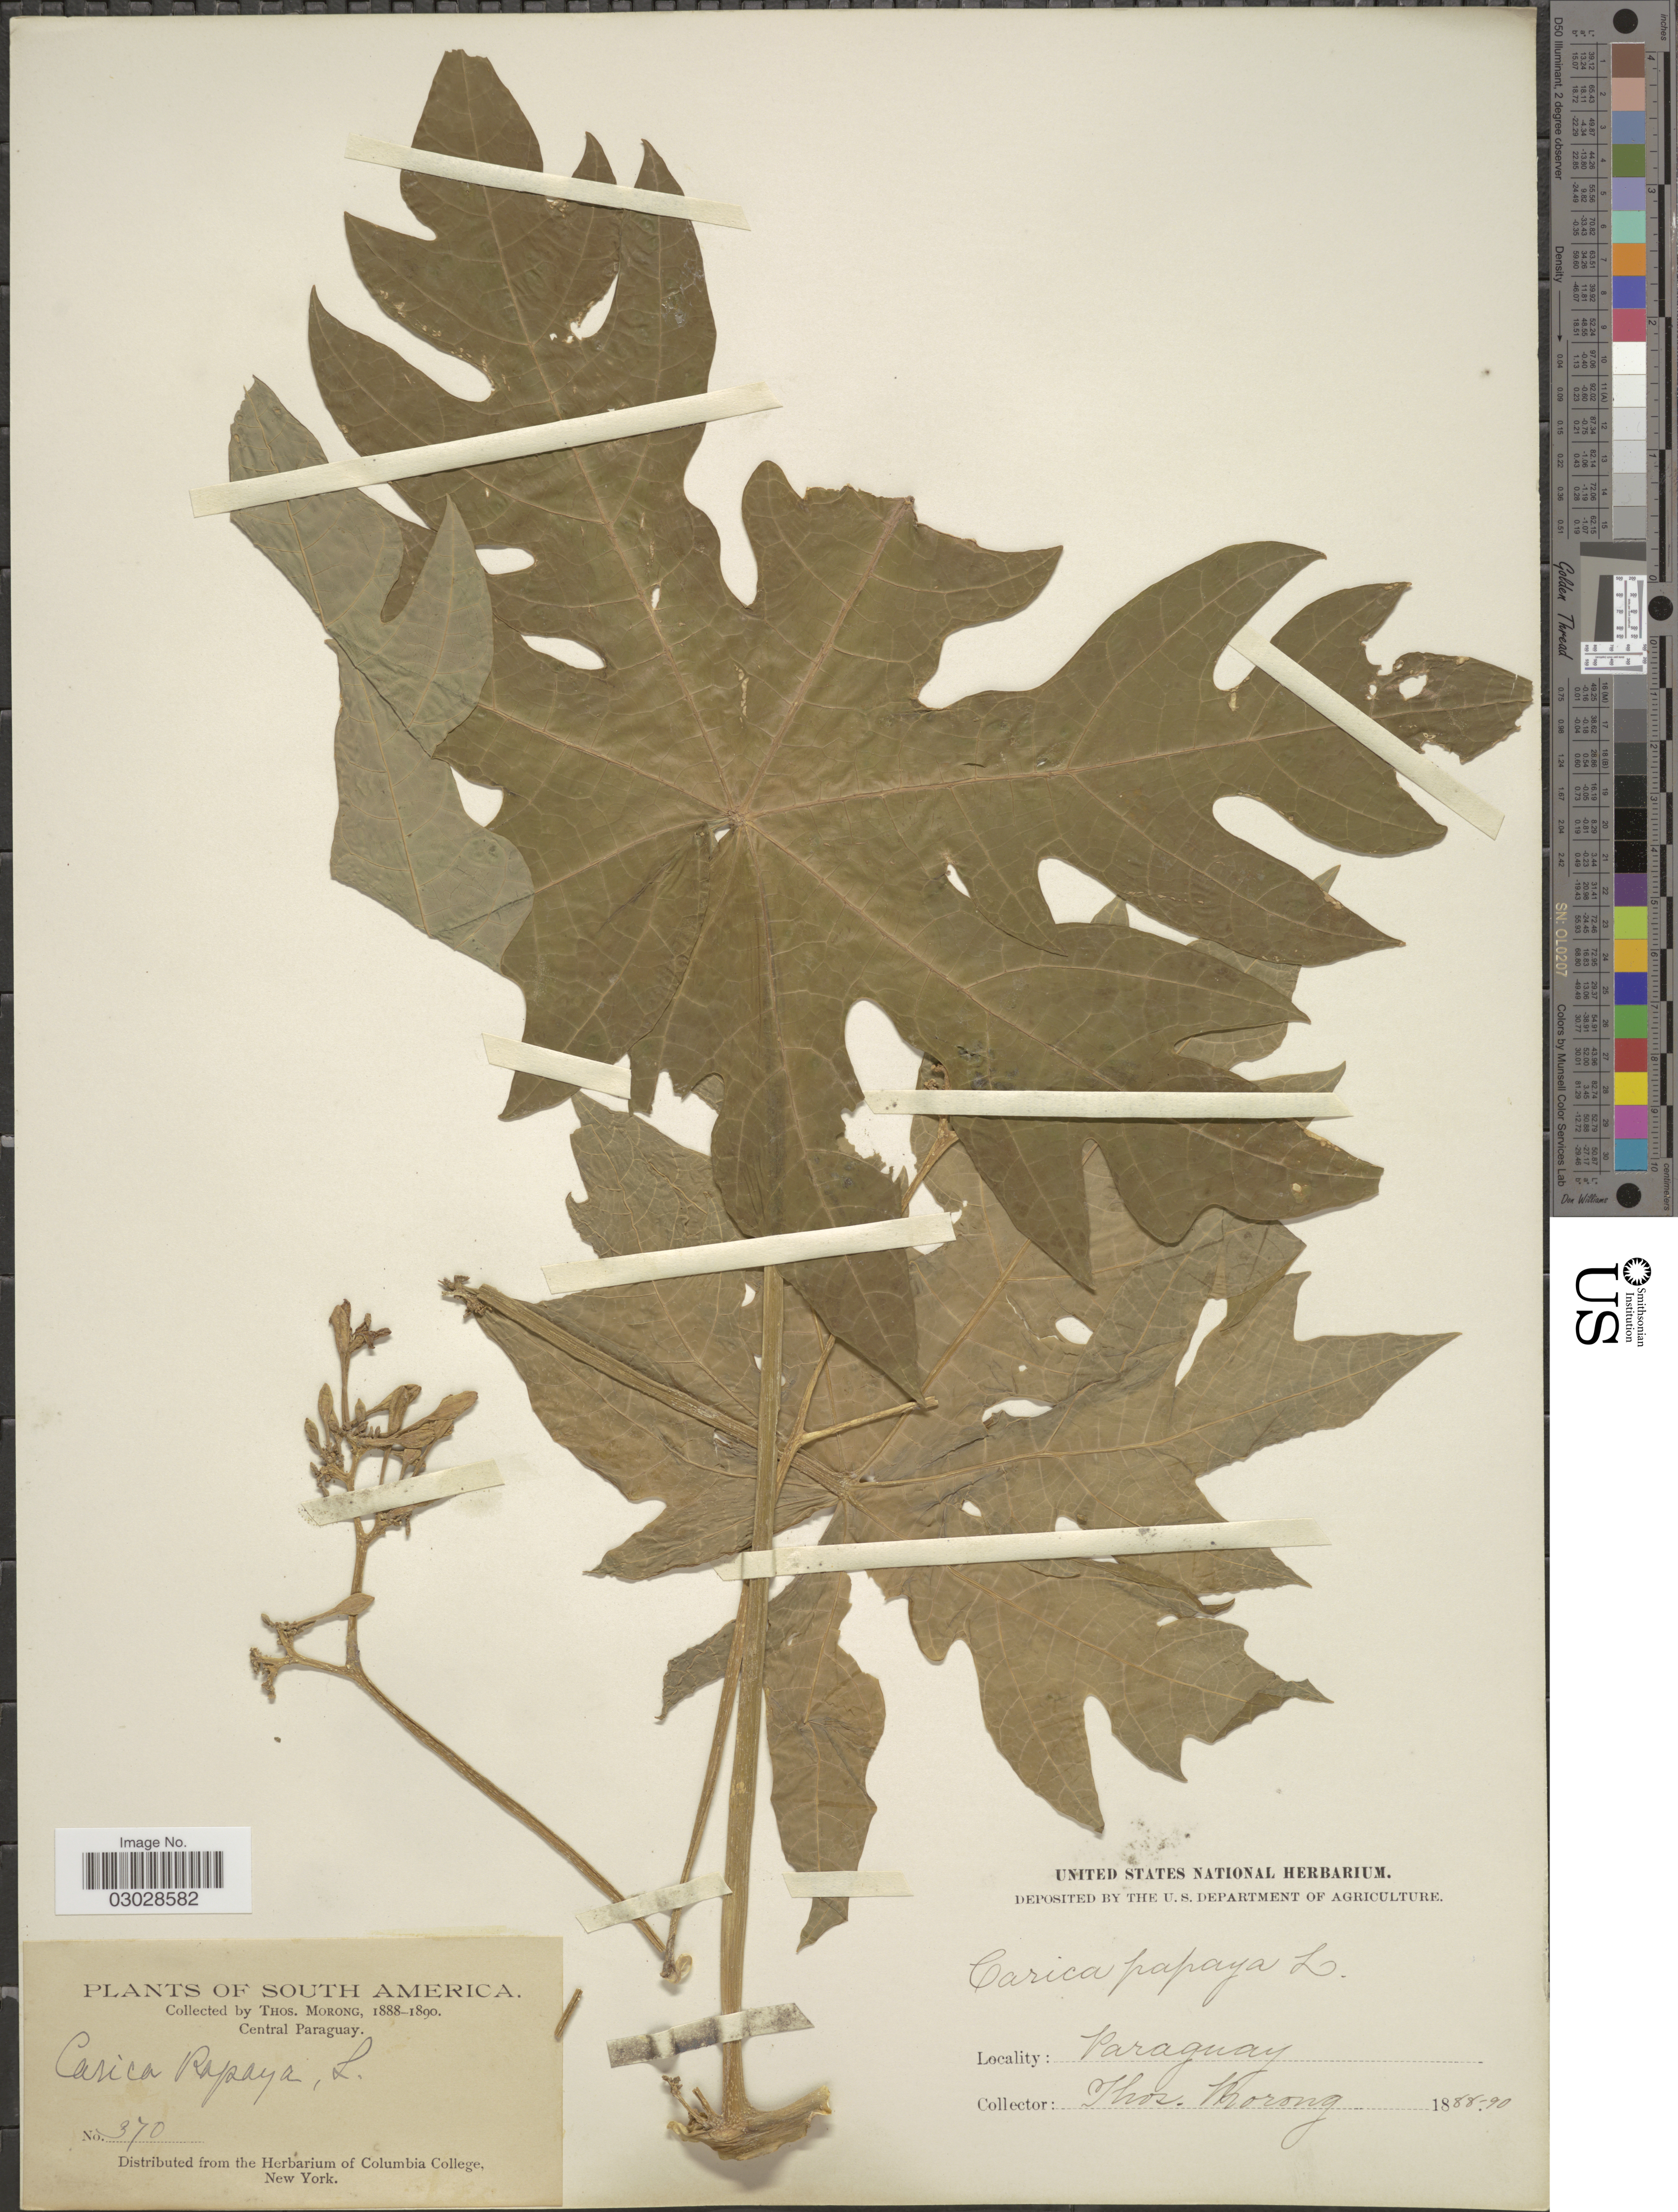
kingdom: Plantae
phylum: Tracheophyta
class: Magnoliopsida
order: Brassicales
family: Caricaceae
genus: Carica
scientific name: Carica papaya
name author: L.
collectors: T. Morong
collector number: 370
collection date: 1888/1890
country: Paraguay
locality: Central Paraguay.